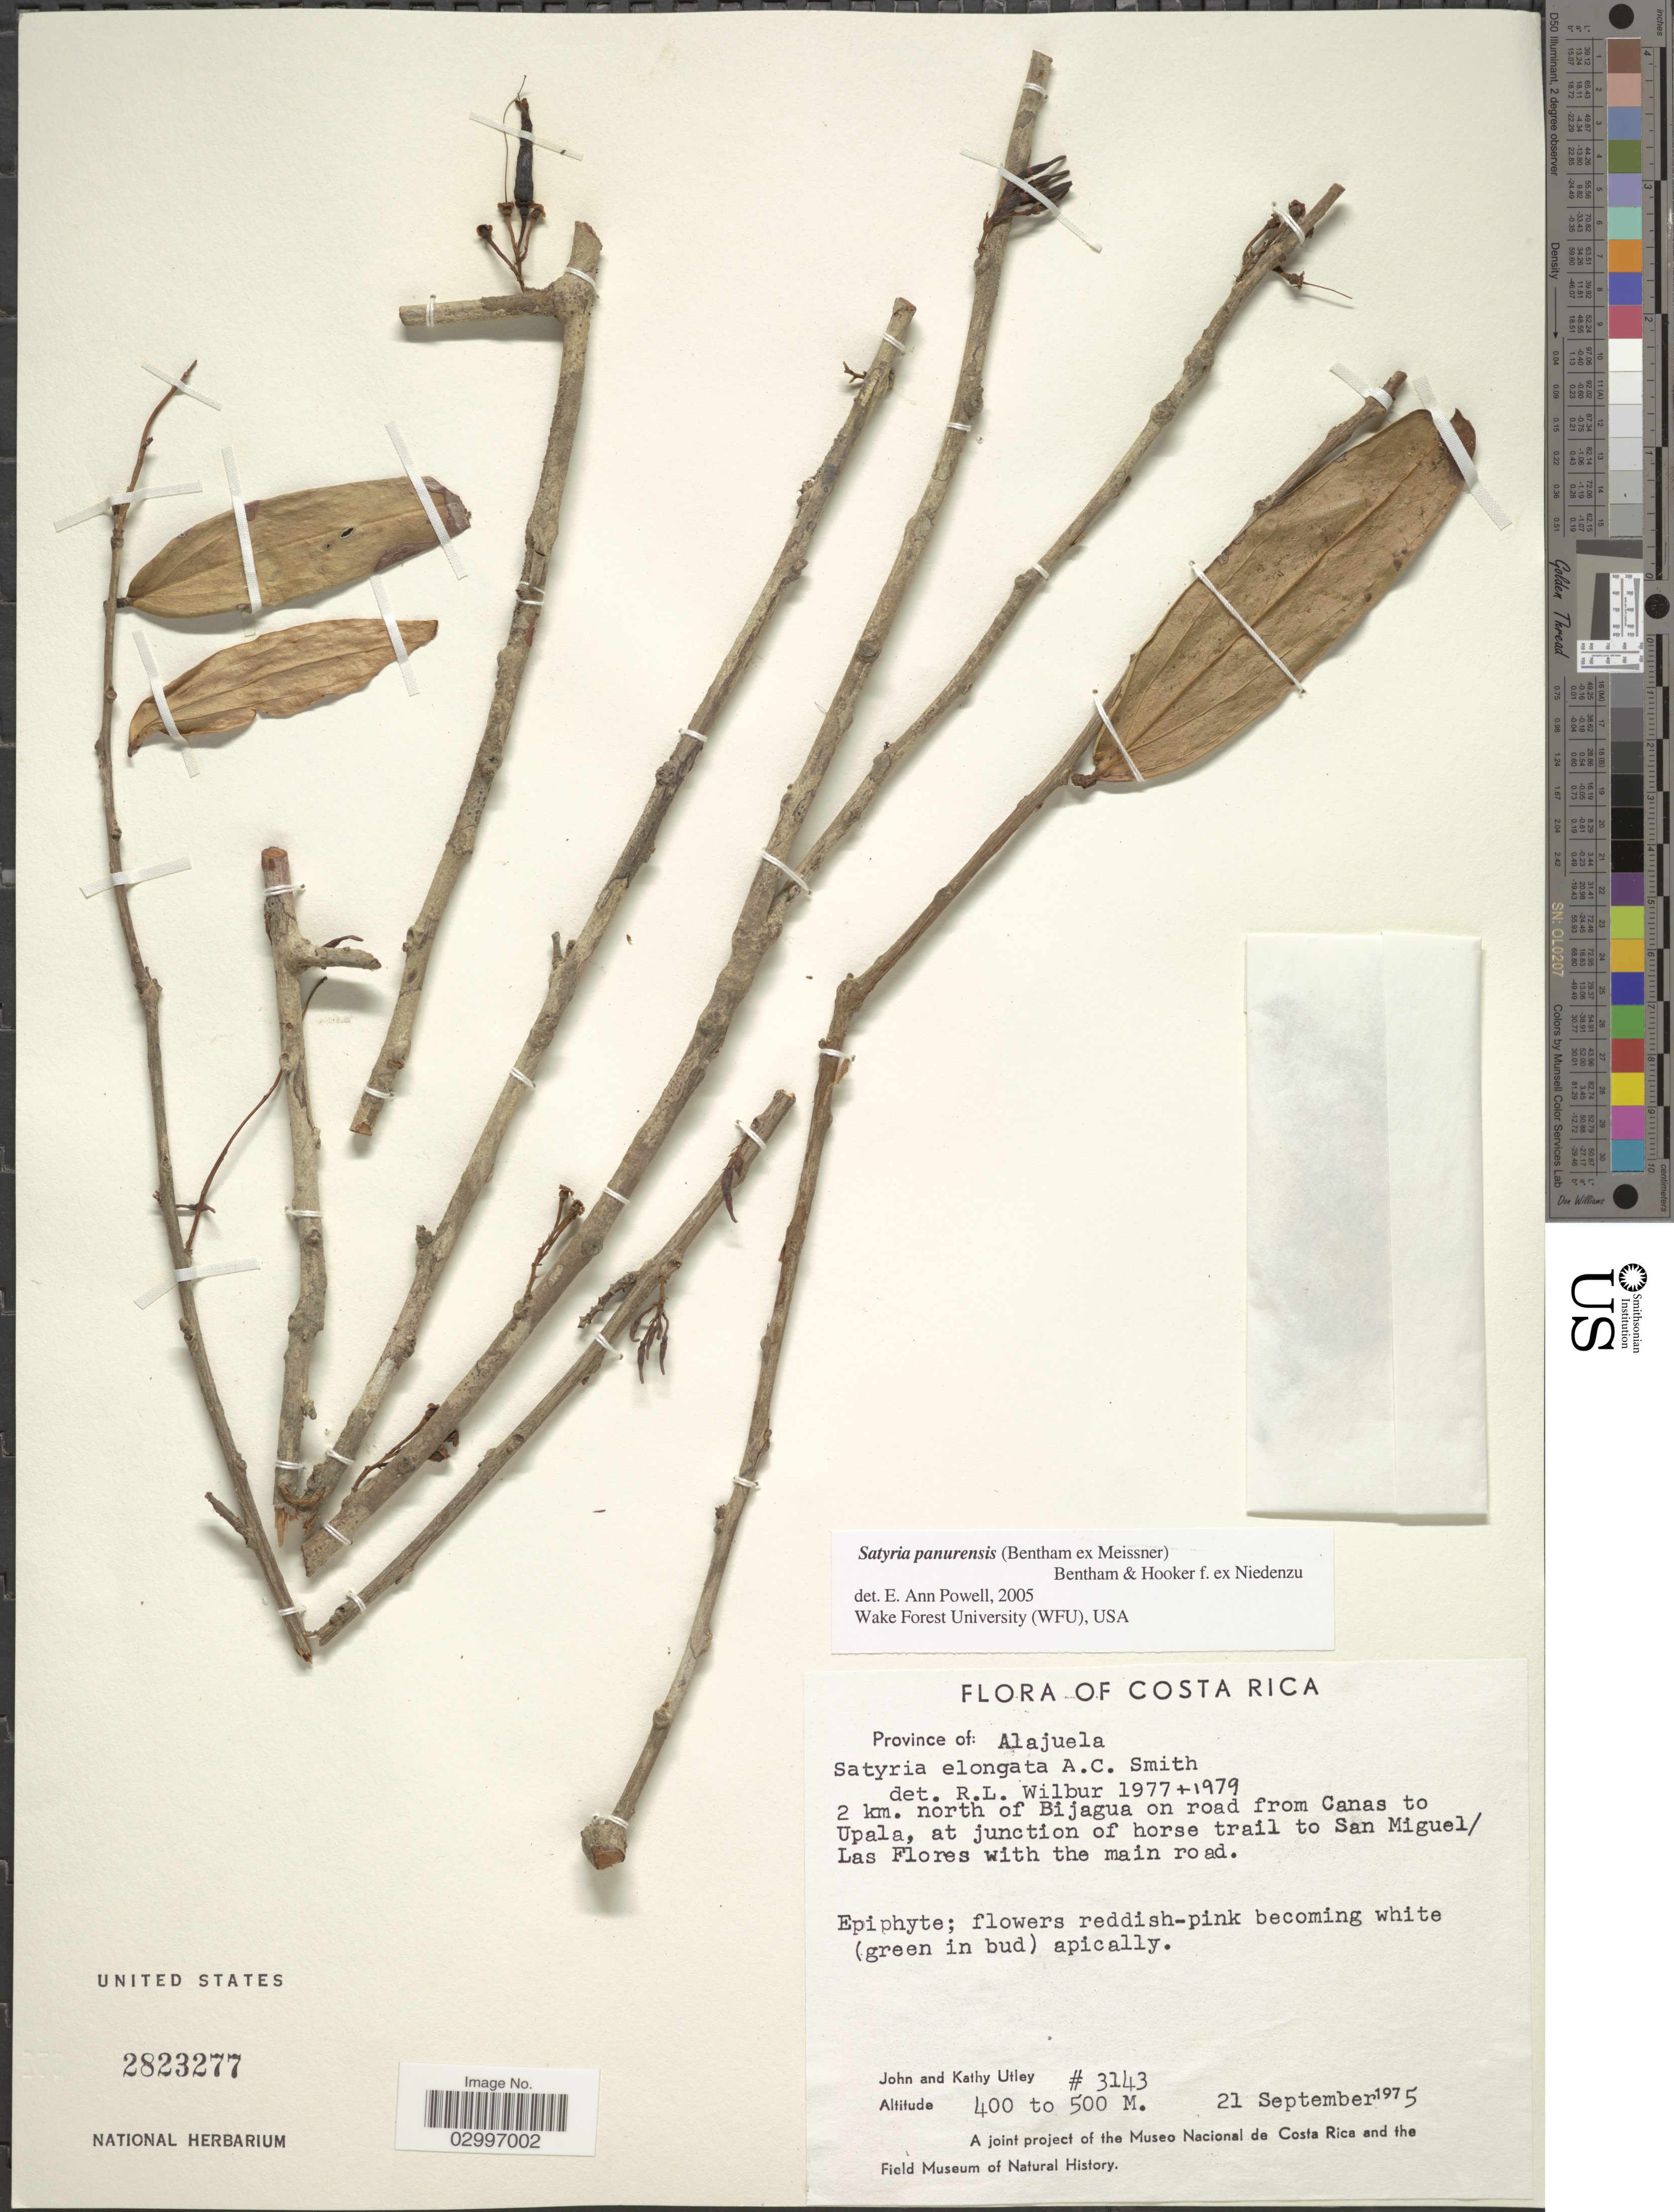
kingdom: Plantae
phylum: Tracheophyta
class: Magnoliopsida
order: Ericales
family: Ericaceae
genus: Satyria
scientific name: Satyria panurensis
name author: (Benth. ex Meisn.) Benth. & Hook. f. ex Nied.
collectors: J. F. Utley & K. Burt-Utley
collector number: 3143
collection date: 1975-09-21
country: Costa Rica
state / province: Alajuela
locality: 2 km. north of Bijagua on road from Canas to Upala, at junction of horse trail to San Miguel/Las Flores with the main road.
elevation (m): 400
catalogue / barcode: US 2823277